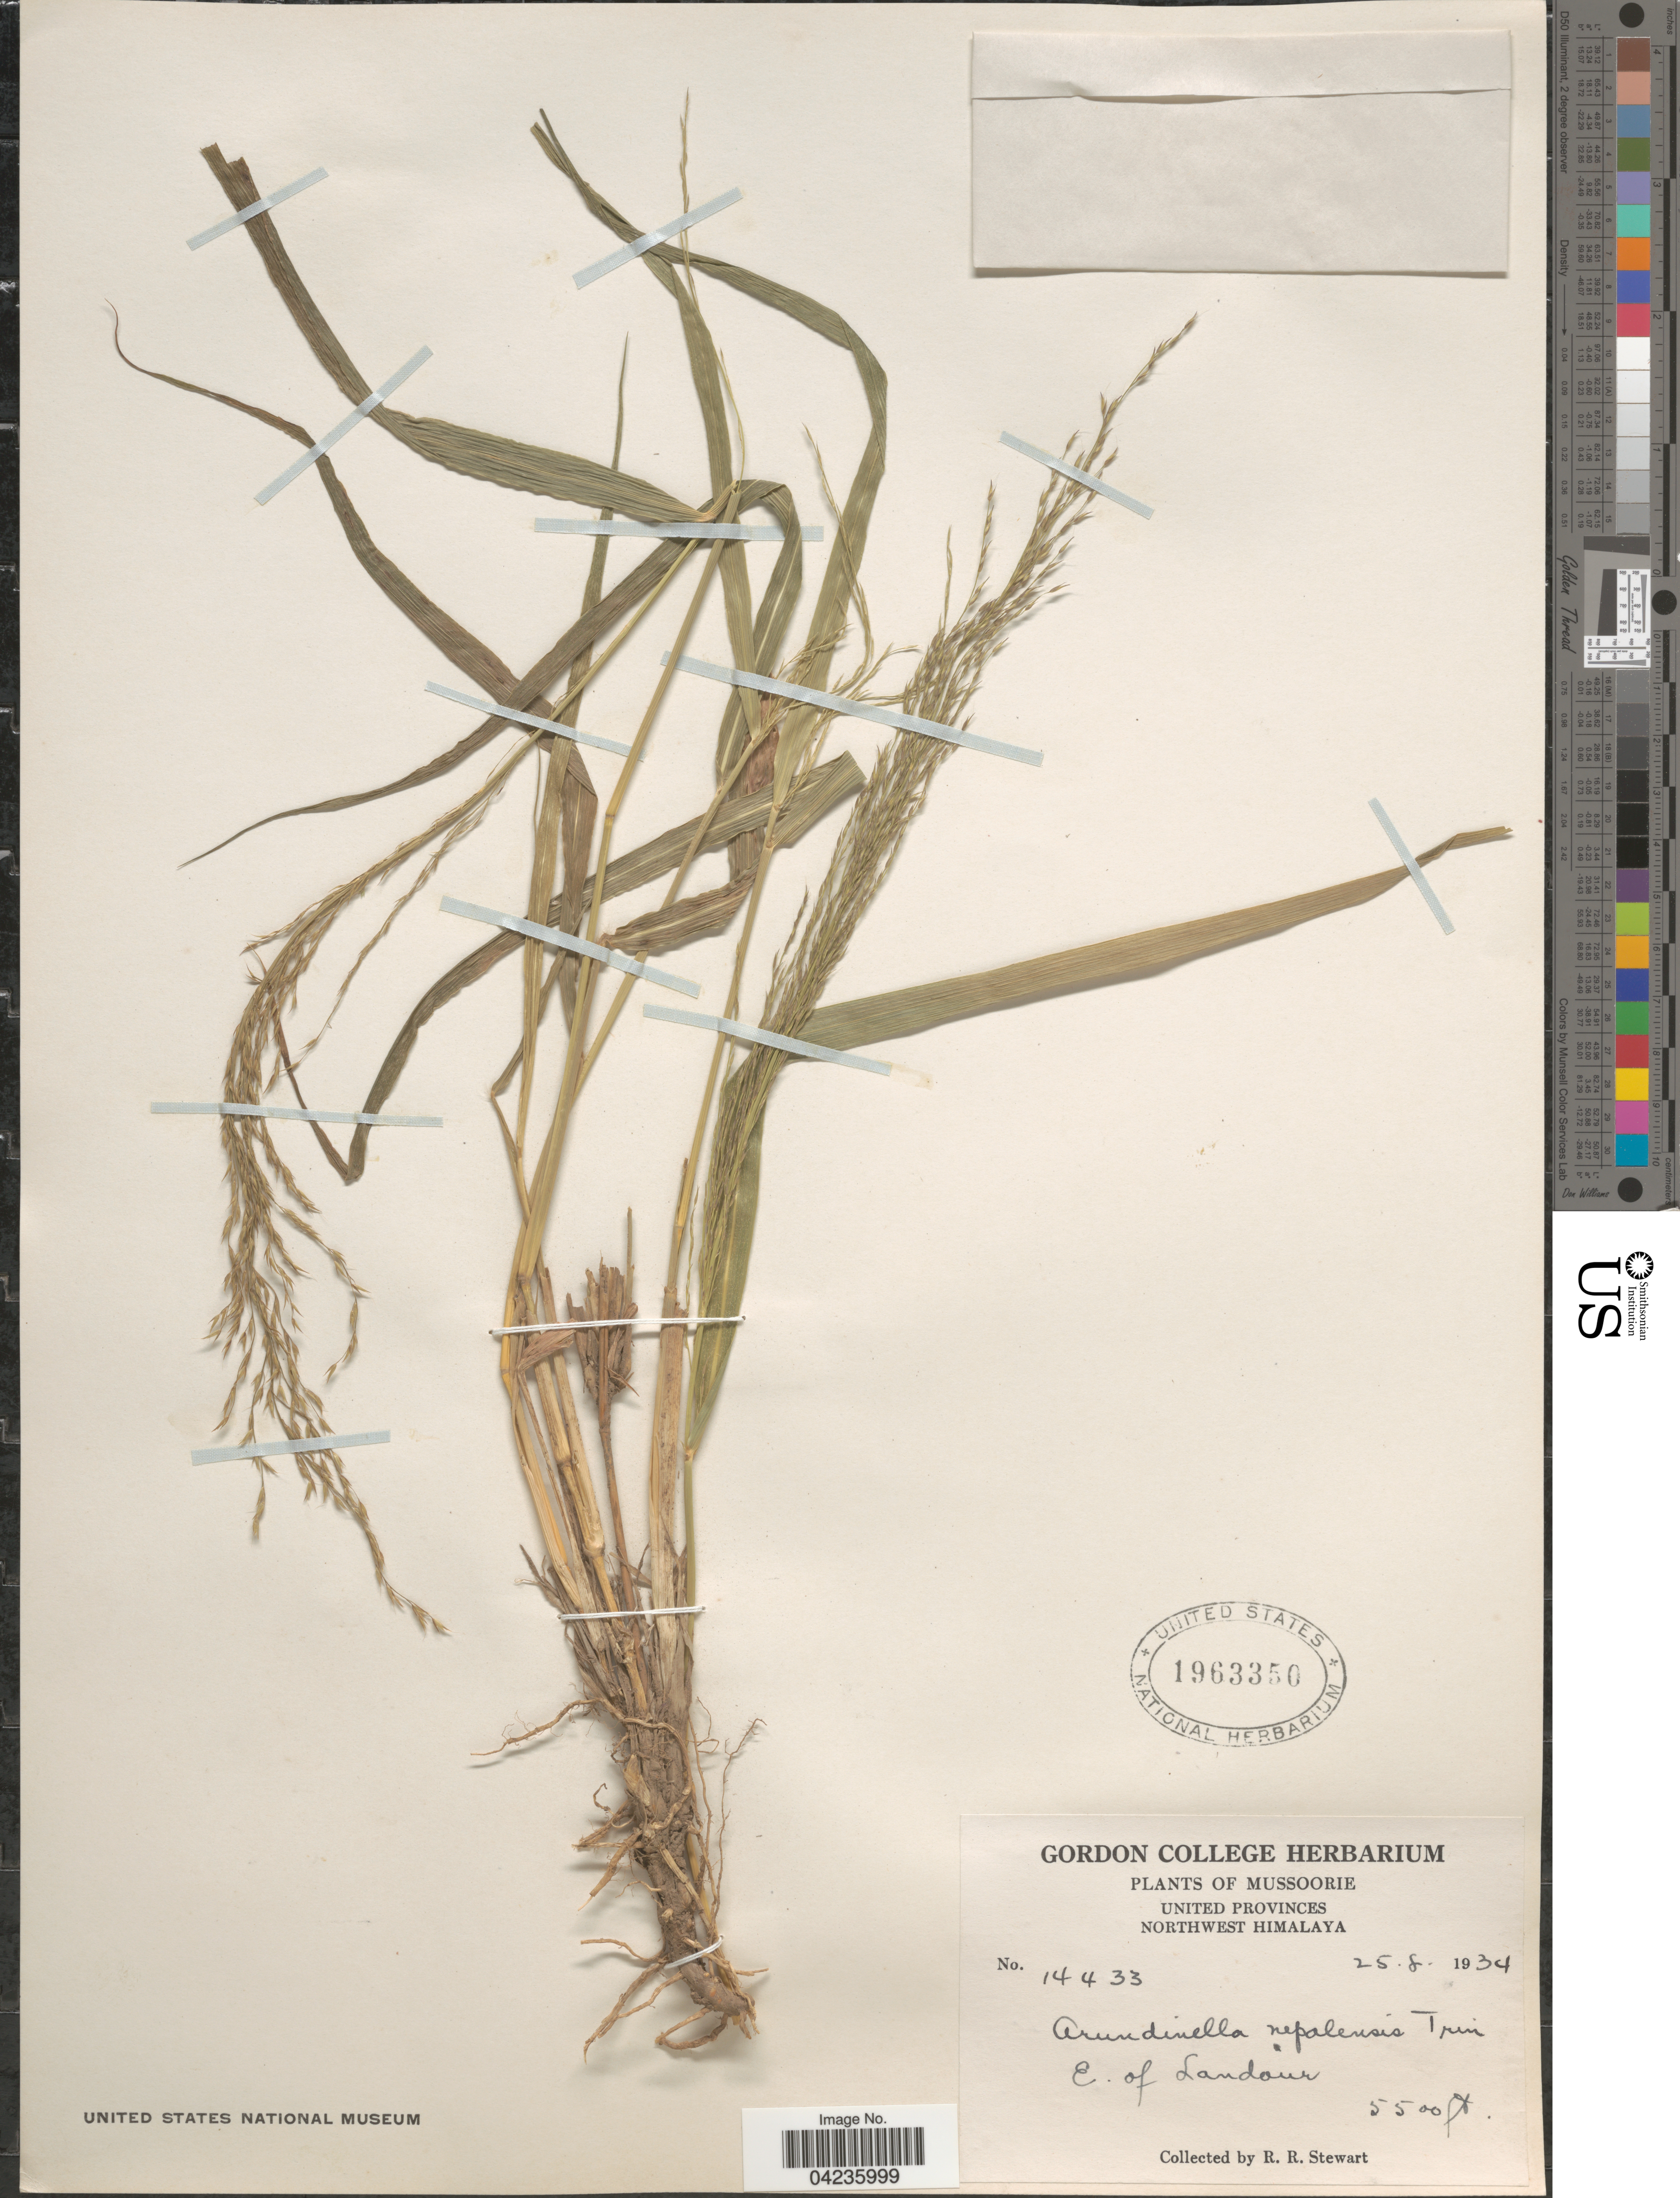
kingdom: Plantae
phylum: Tracheophyta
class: Liliopsida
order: Poales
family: Poaceae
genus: Arundinella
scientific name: Arundinella nepalensis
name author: Trin.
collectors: R. Stewart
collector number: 14433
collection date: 1934-08-25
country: India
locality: Mussoorie. United Provinces. Northwest Himalaya. E. of Landour.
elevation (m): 1676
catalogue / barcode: US 1963350